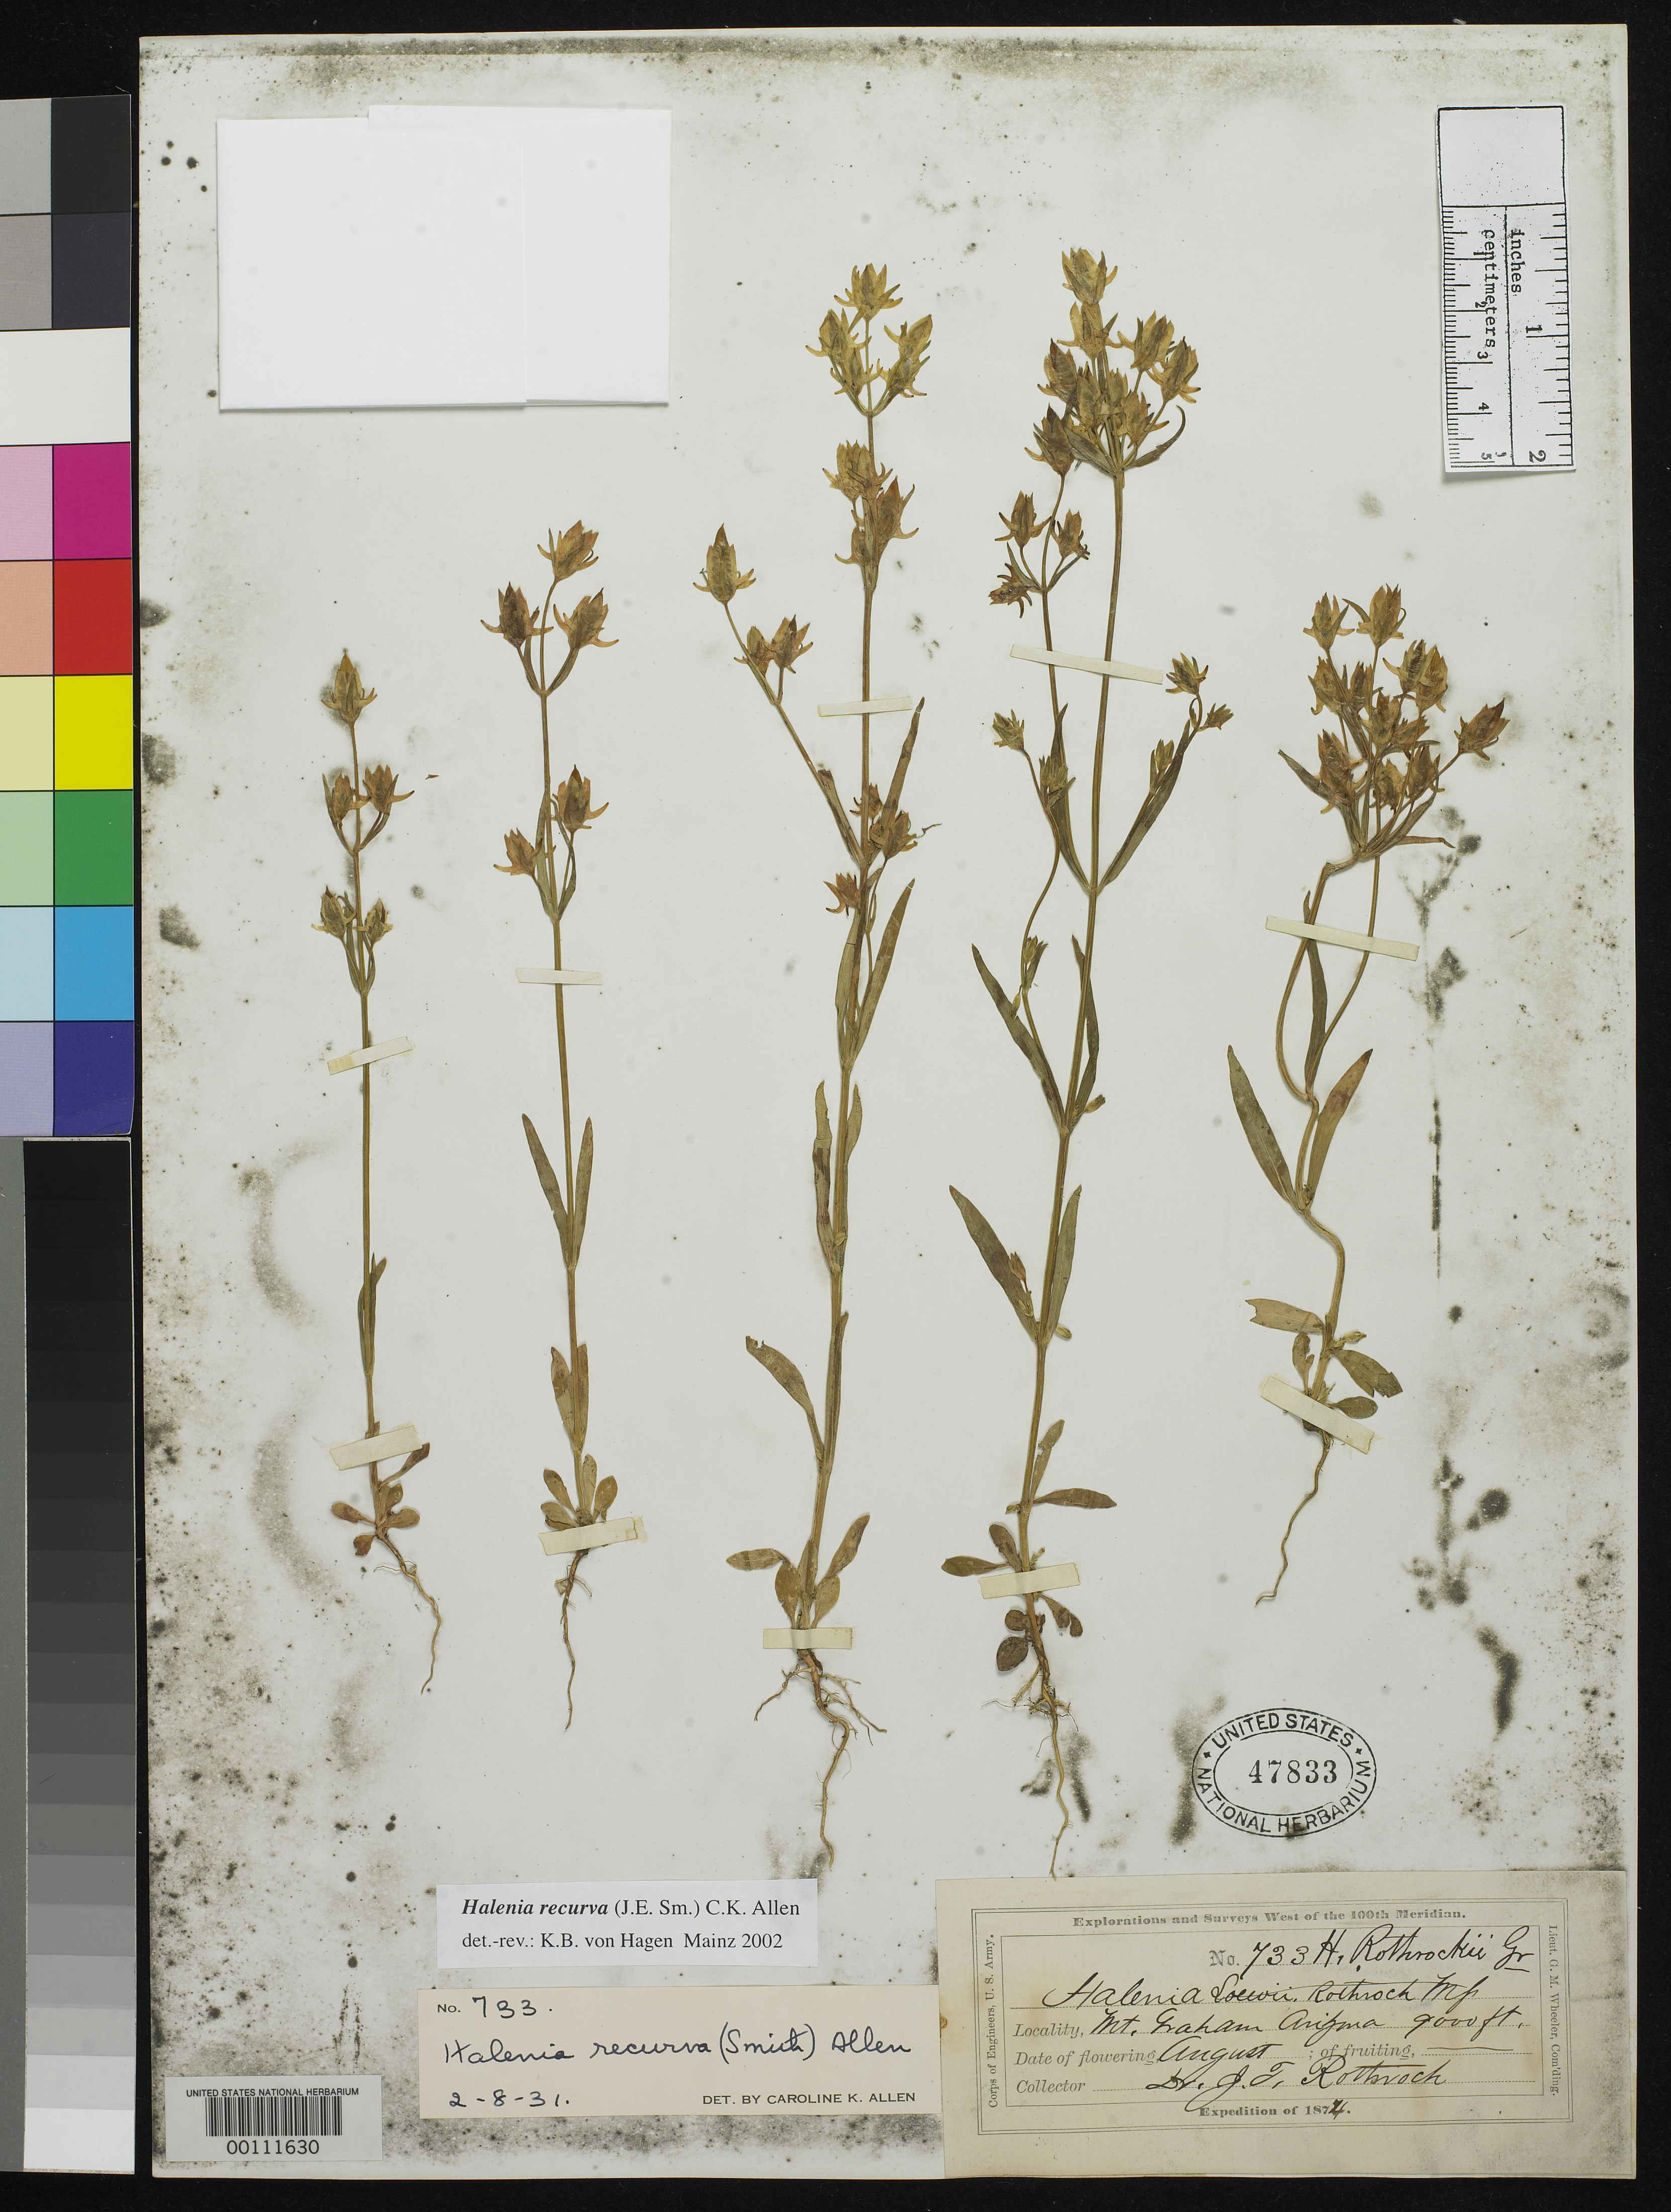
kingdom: Plantae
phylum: Tracheophyta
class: Magnoliopsida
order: Gentianales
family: Gentianaceae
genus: Halenia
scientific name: Halenia rothrockii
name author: A. Gray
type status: Isotype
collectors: J. T. Rothrock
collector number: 733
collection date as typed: Aug 1874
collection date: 1874-08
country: United States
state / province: Arizona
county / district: Graham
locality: Mt. Graham.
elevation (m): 2743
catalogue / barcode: US 47833